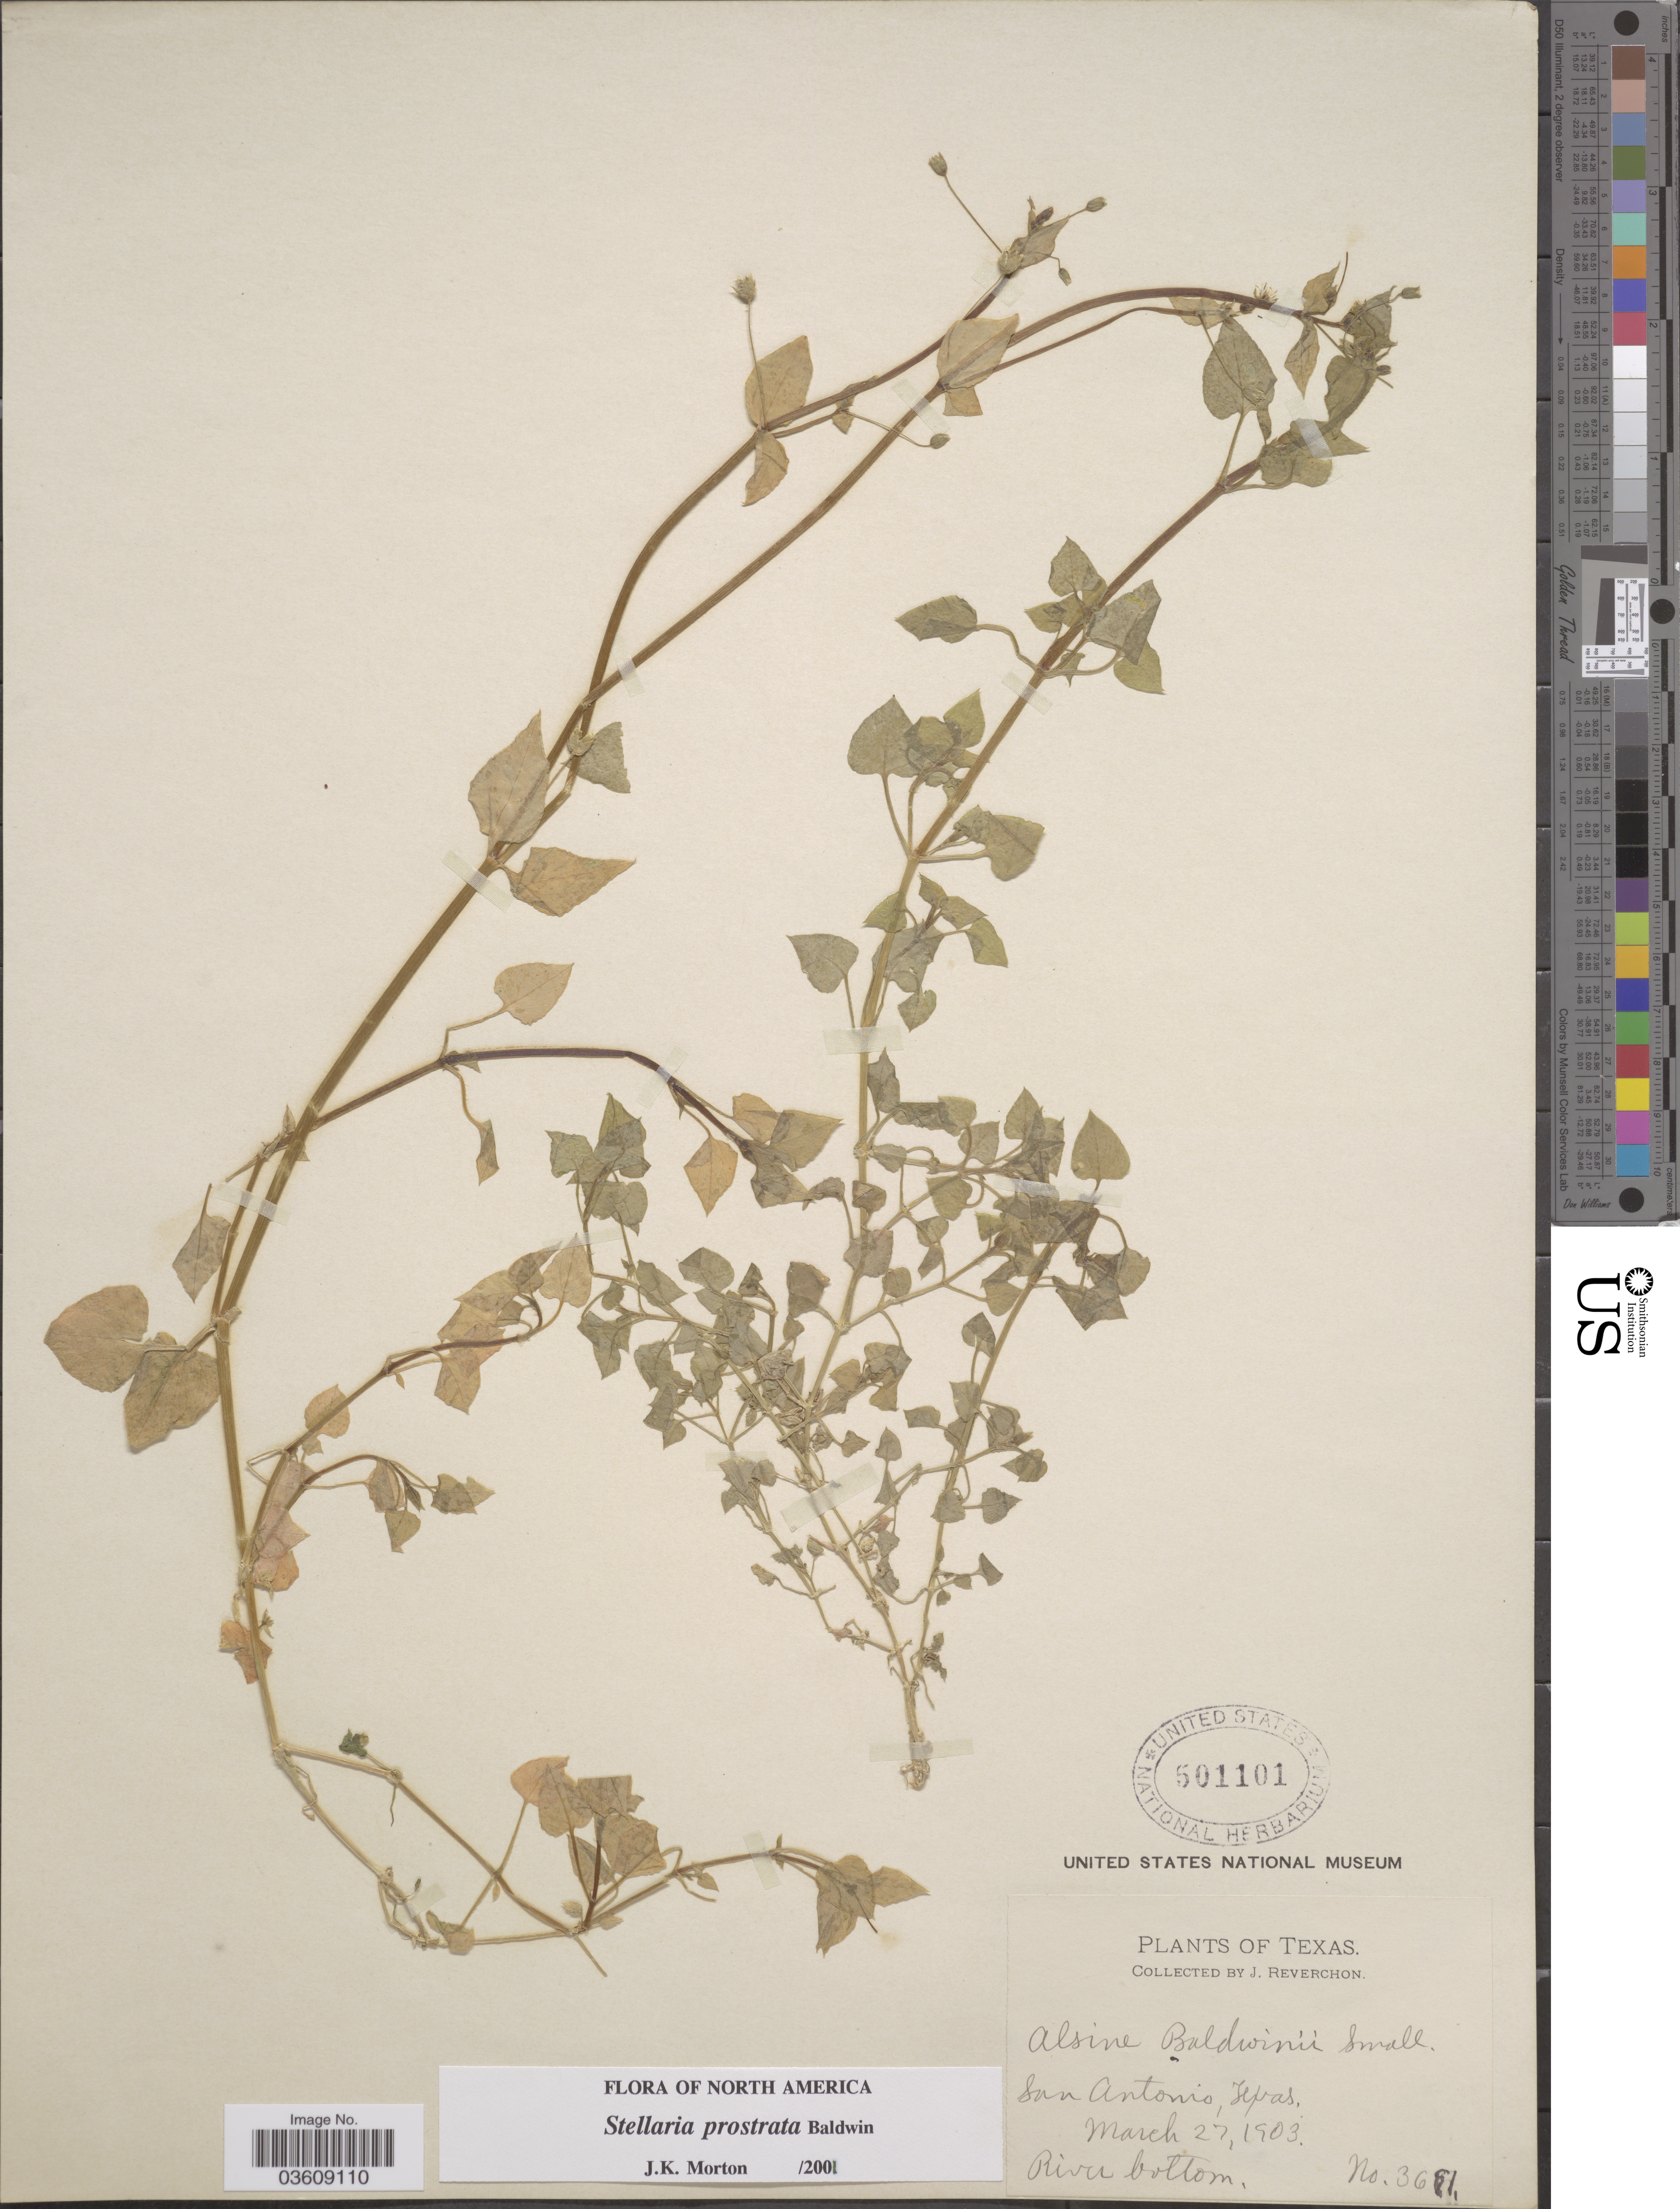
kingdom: Plantae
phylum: Tracheophyta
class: Magnoliopsida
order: Caryophyllales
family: Caryophyllaceae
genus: Stellaria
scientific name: Stellaria prostrata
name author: Baldwin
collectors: J. Reverchon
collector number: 3691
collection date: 1903-03-27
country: United States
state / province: Texas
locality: San Antonio.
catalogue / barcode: US 501101